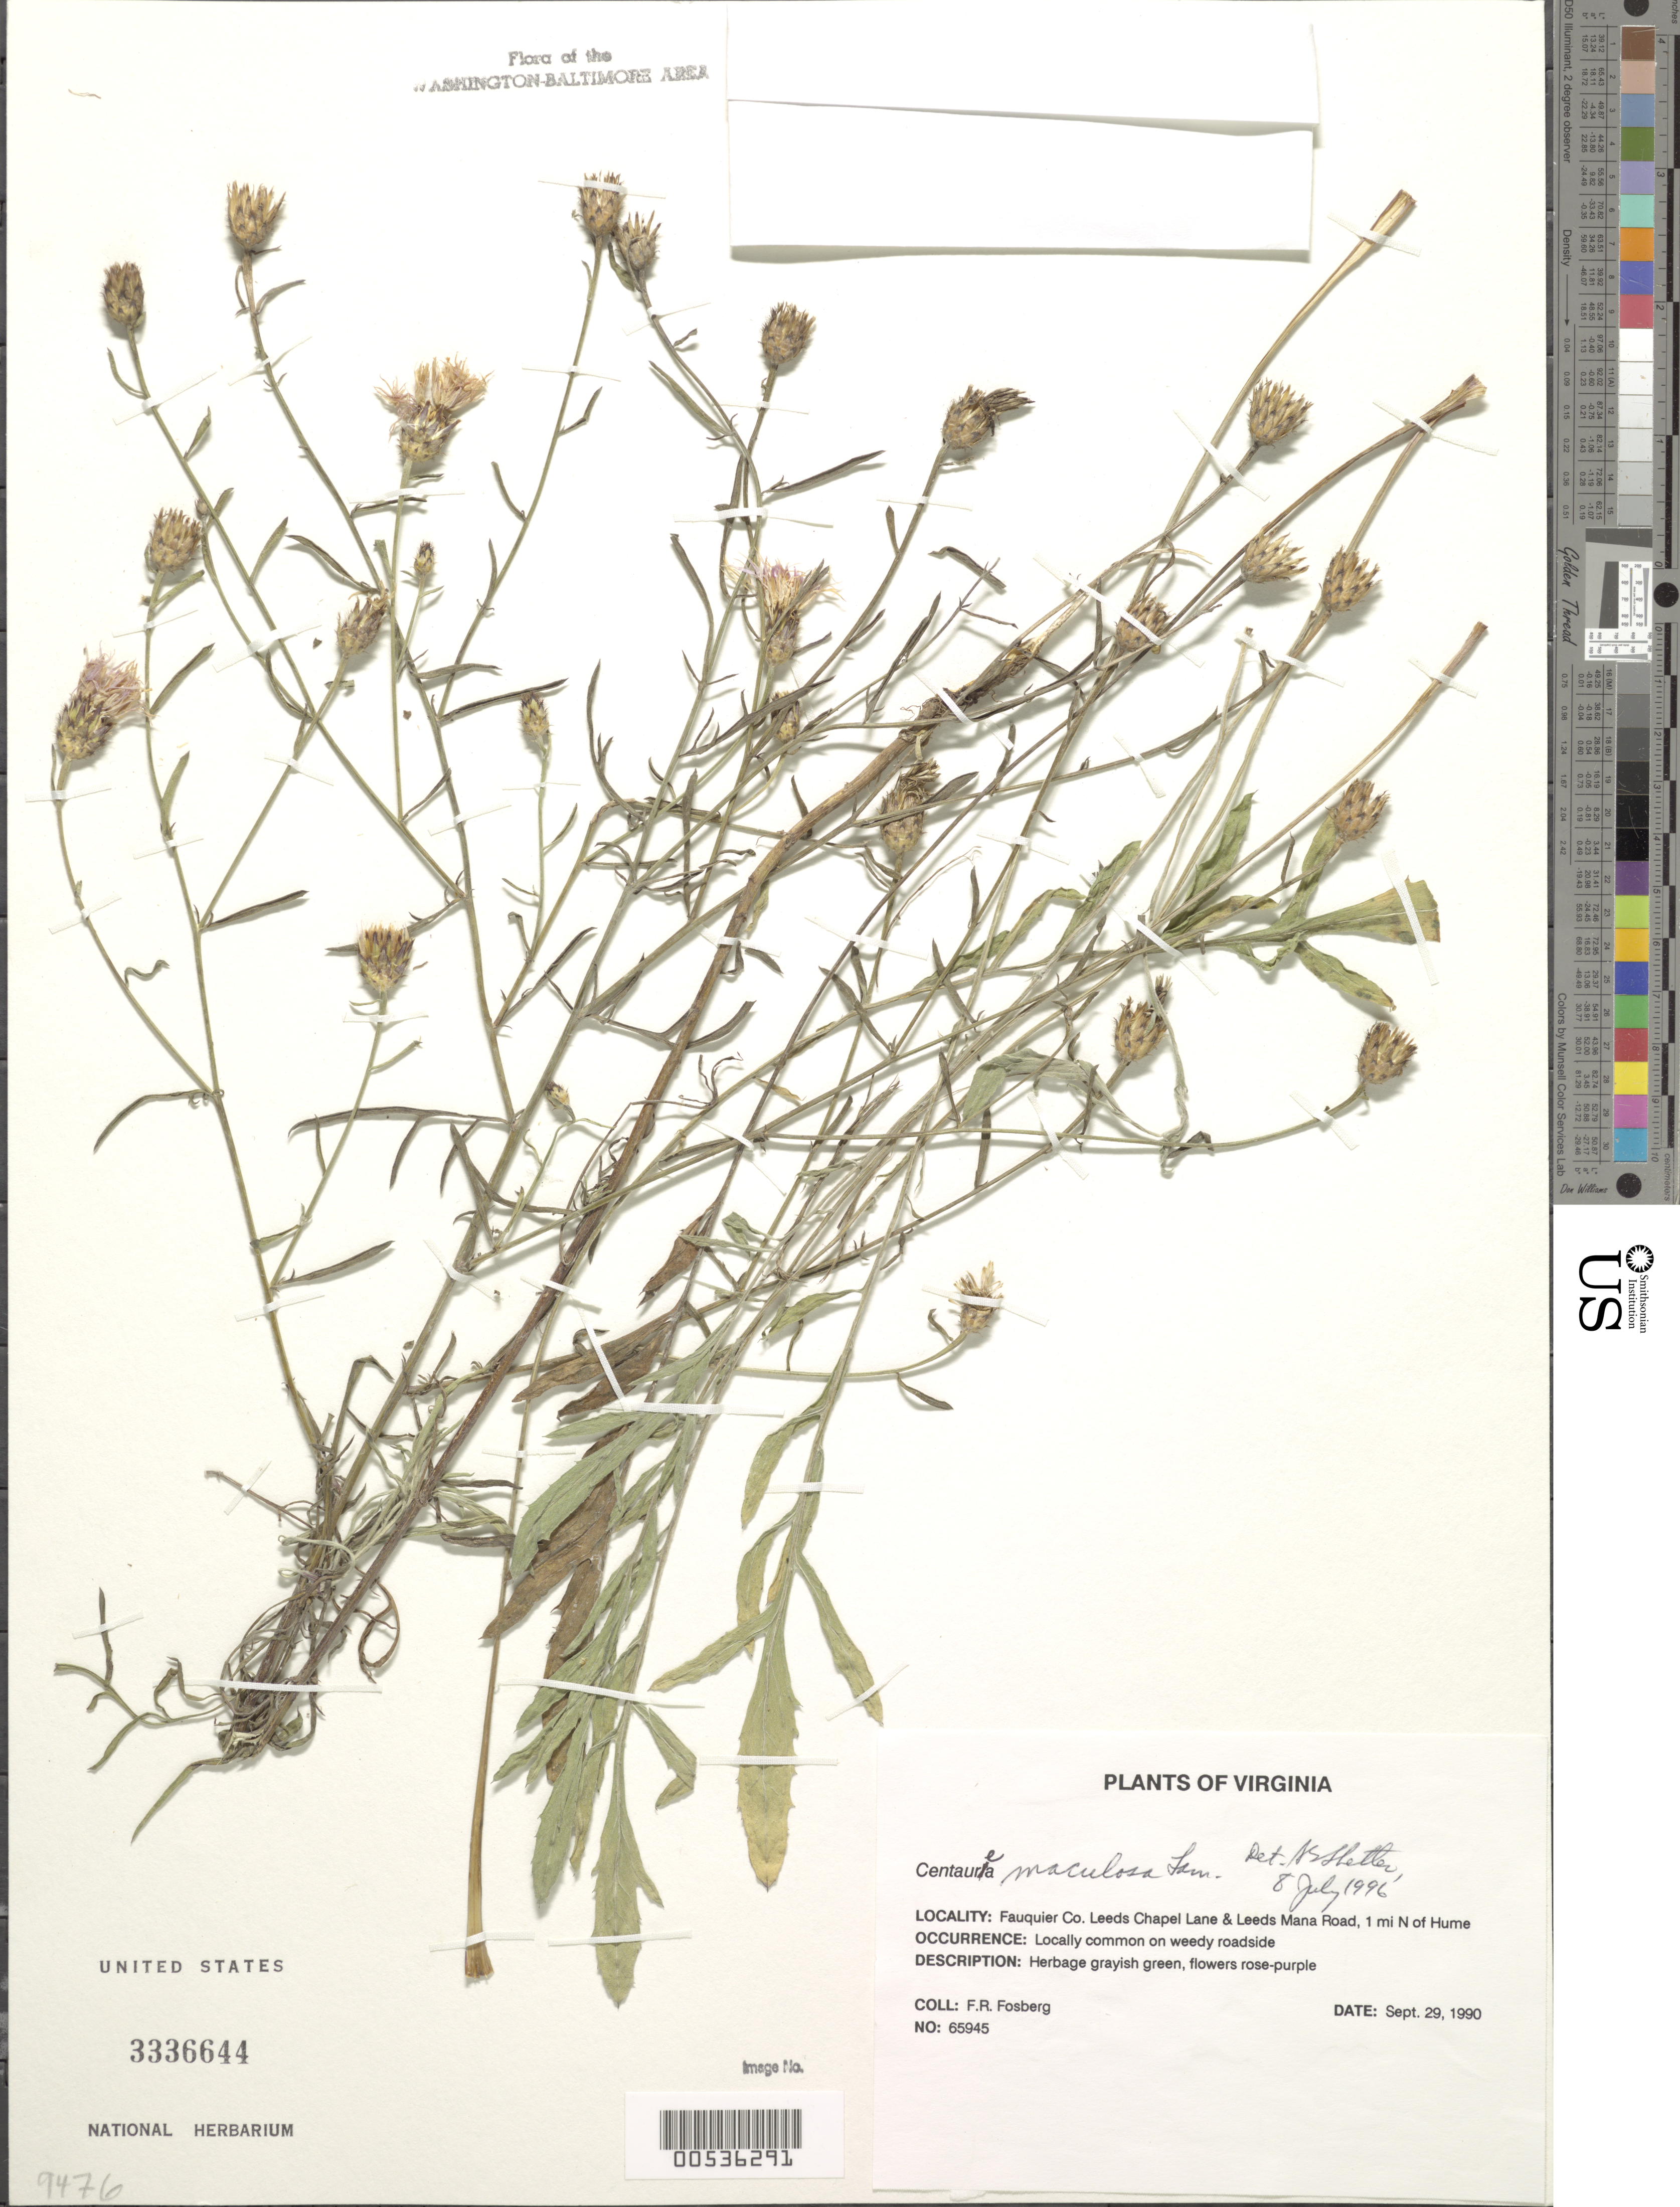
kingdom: Plantae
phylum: Tracheophyta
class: Magnoliopsida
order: Asterales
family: Asteraceae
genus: Centaurea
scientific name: Centaurea stoebe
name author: L.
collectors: F. R. Fosberg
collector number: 65945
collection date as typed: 29 Sep 1990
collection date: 1990-09-29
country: United States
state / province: Virginia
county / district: Fauquier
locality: Leeds Chapel Lane and Leds Mana Road, N of Hume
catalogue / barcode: US 3336644